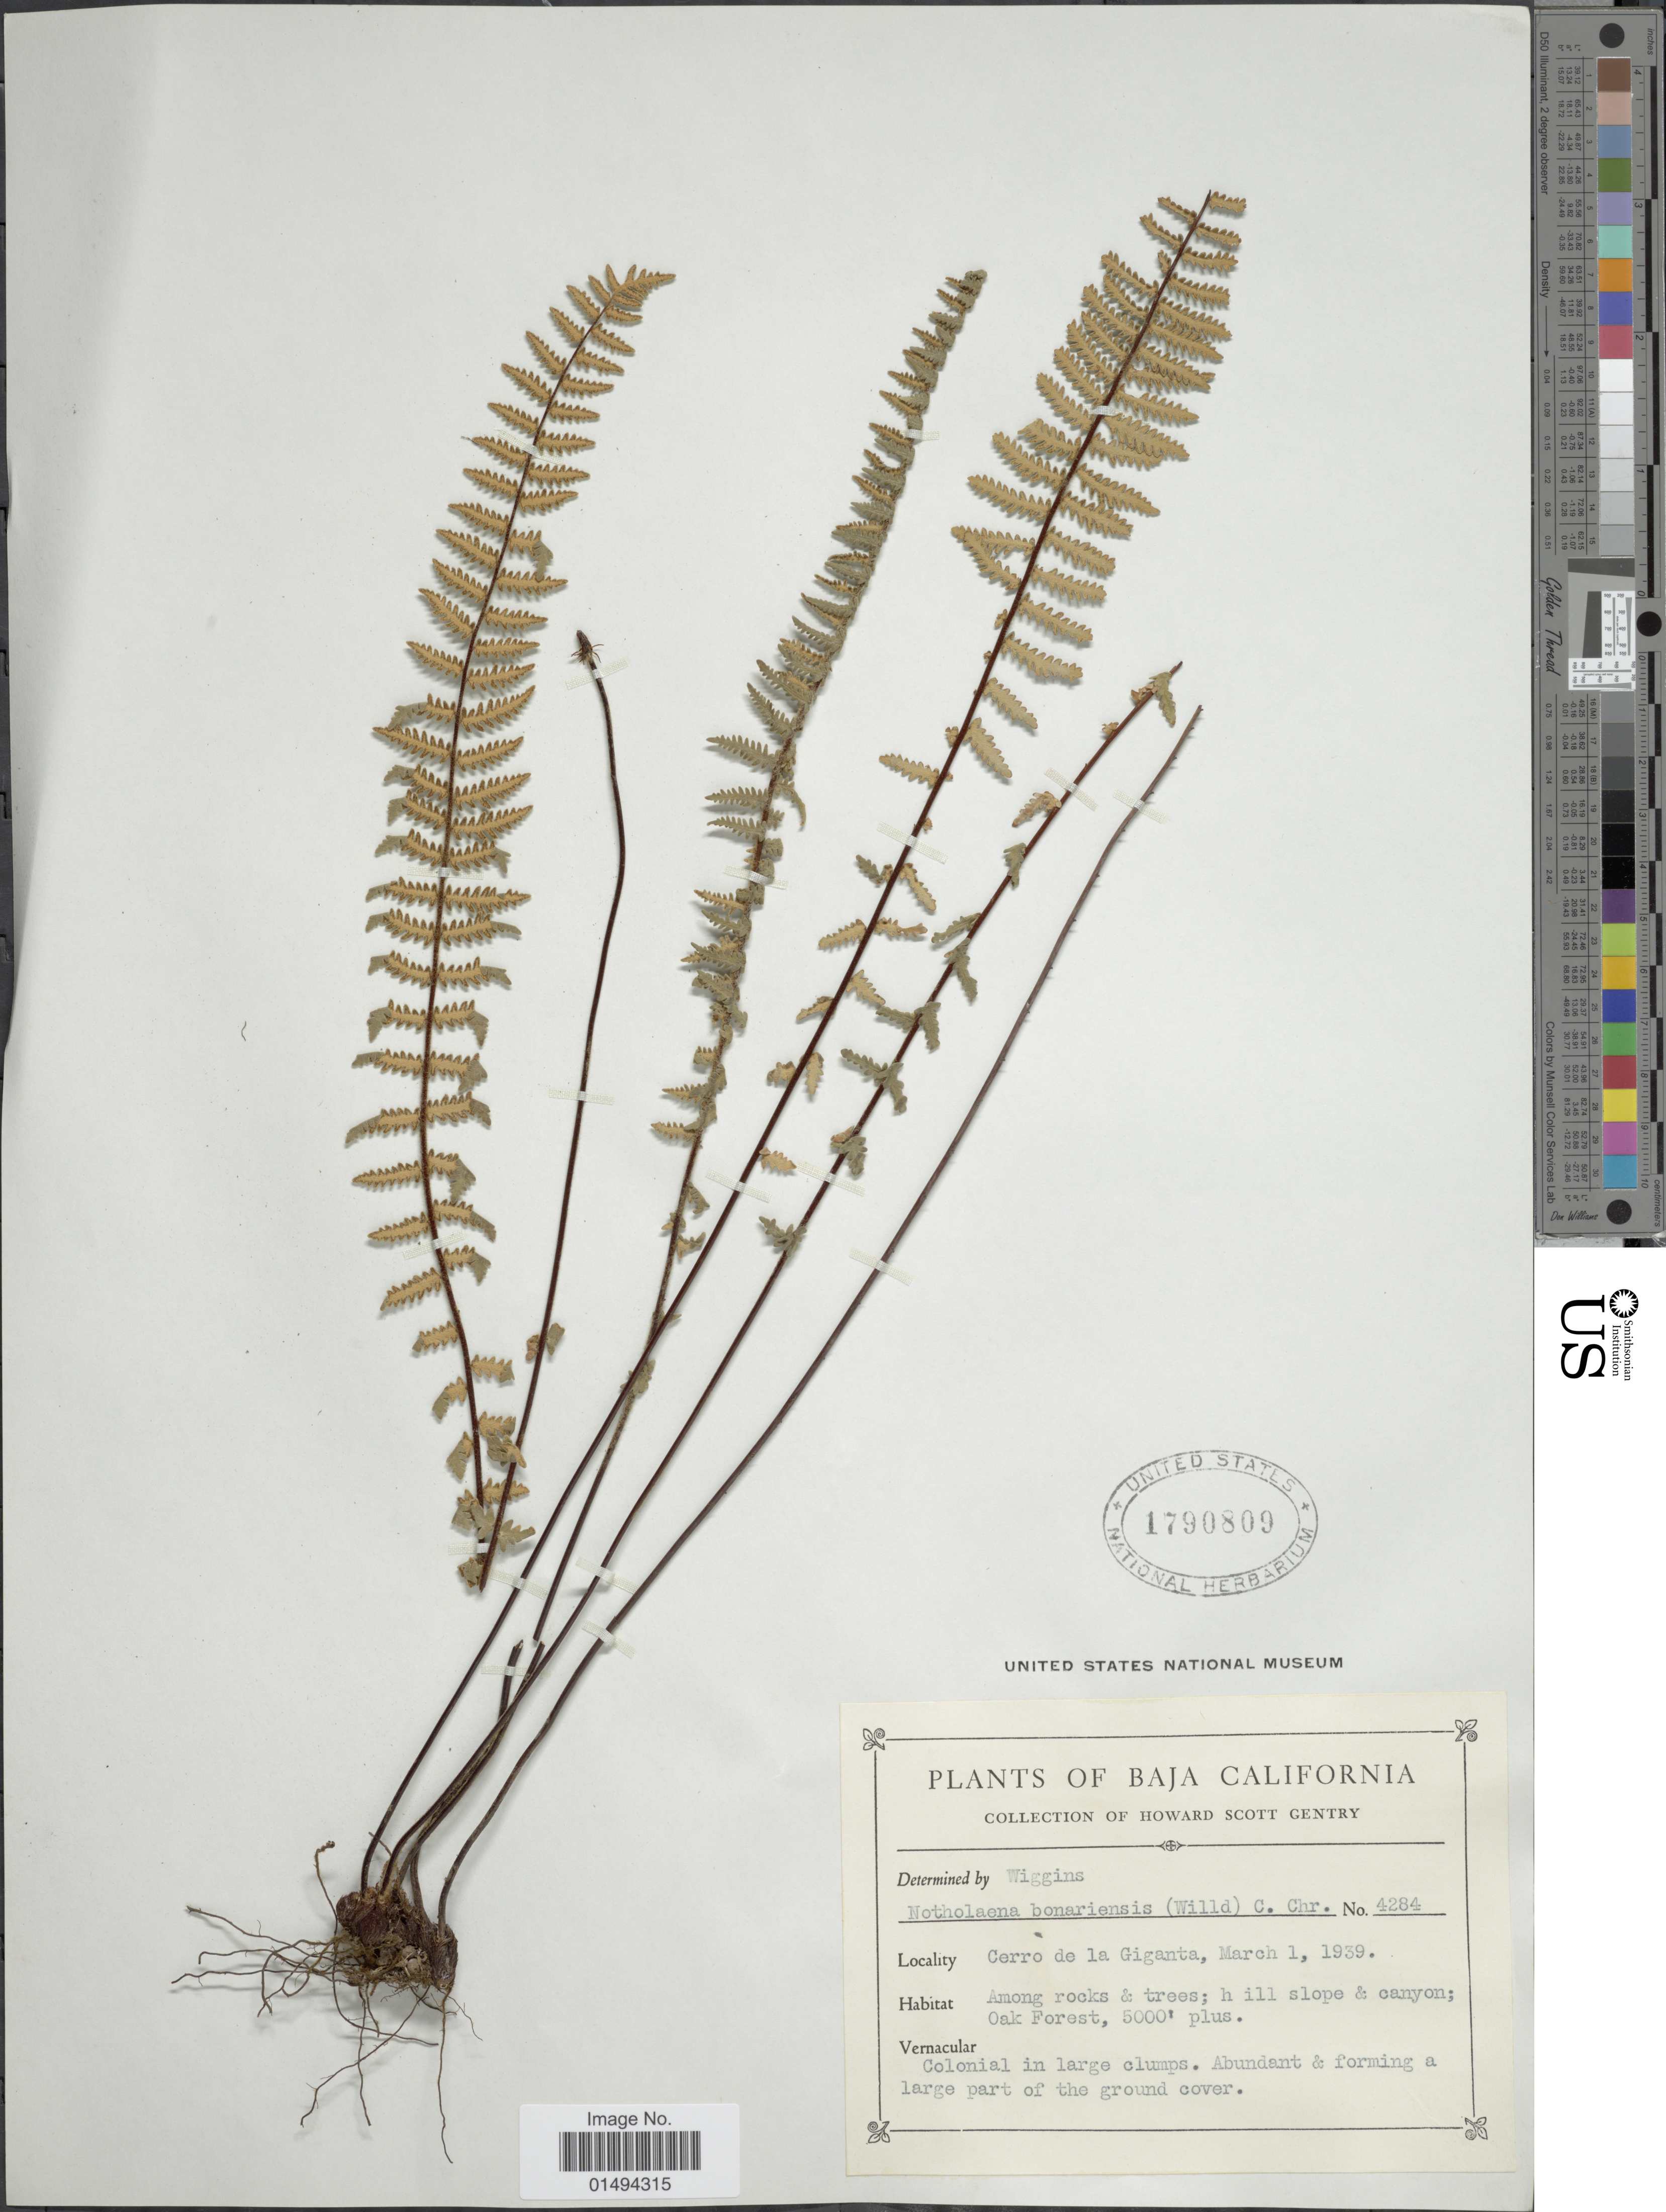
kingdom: Plantae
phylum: Tracheophyta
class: Polypodiopsida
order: Polypodiales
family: Pteridaceae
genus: Myriopteris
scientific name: Myriopteris aurea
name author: (Poir.) Grusz & Windham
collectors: H. S. Gentry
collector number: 4284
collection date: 1939-03-01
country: Mexico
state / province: Baja California Sur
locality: Cerro de la Giganta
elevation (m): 1524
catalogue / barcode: US 1790809